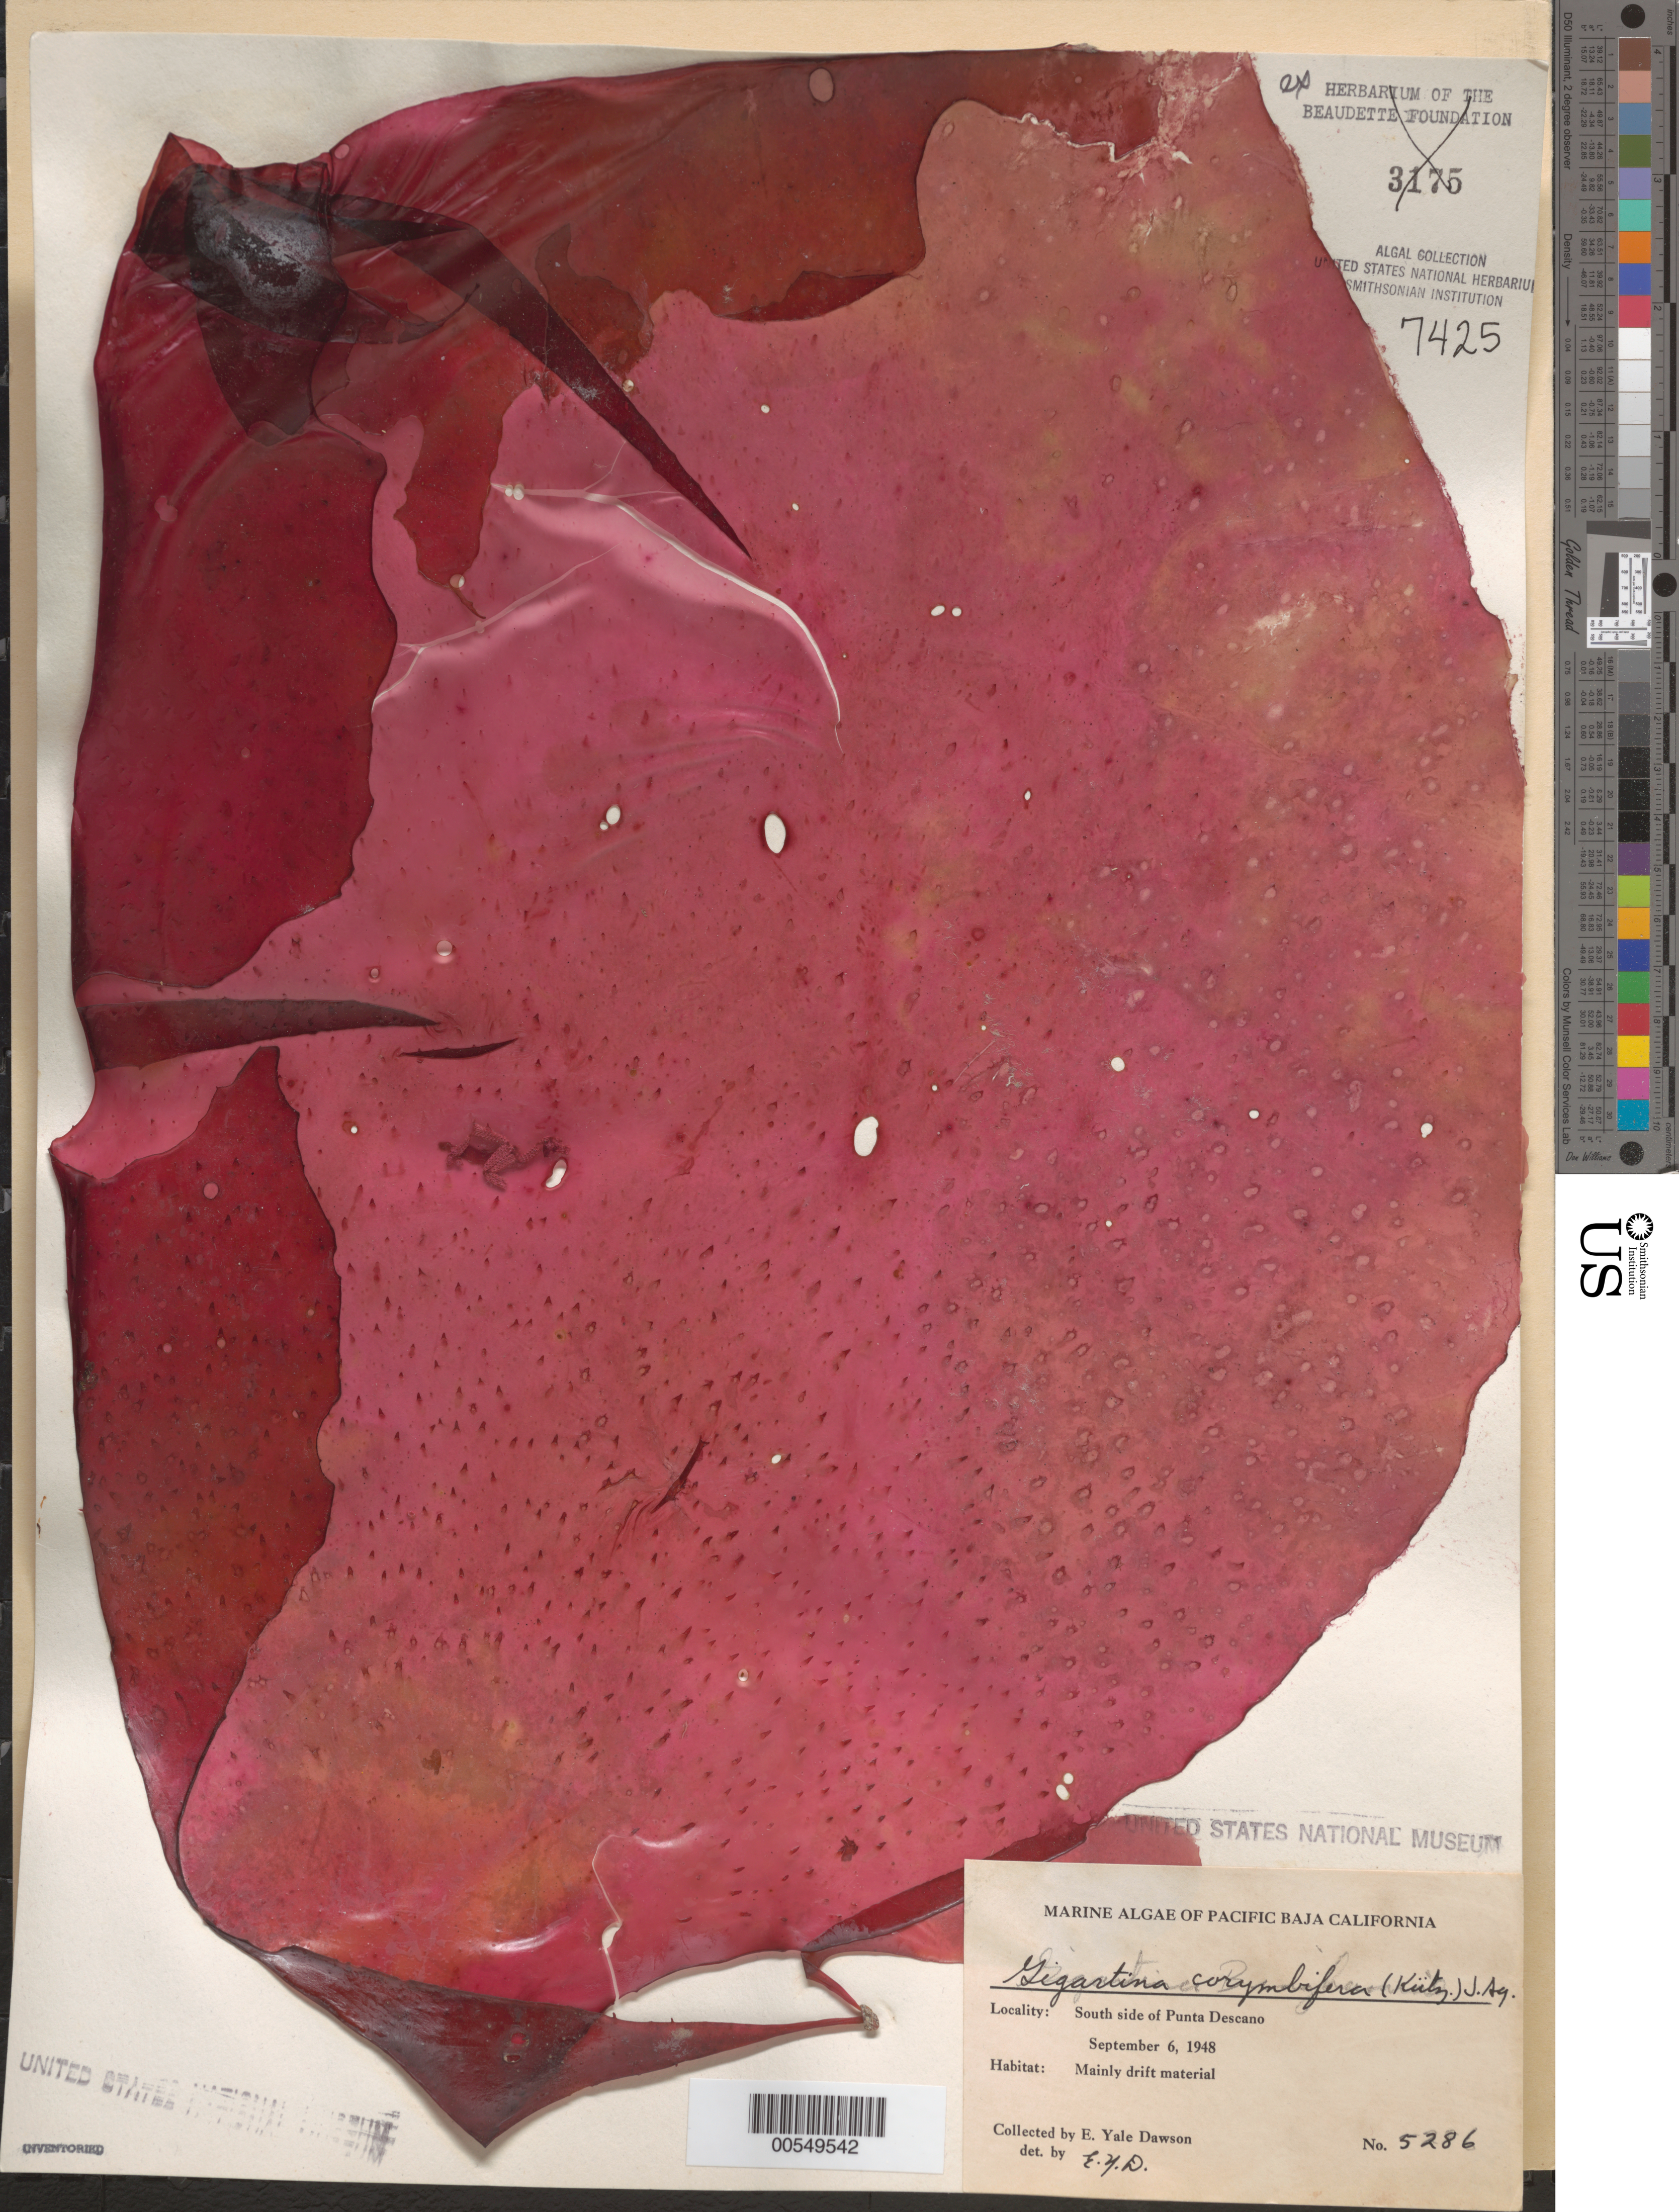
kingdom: Plantae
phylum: Rhodophyta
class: Florideophyceae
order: Gigartinales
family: Gigartinaceae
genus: Chondracanthus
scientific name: Chondracanthus corymbiferus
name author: (Kütz.) Guiry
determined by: Algae name updating Project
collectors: E. Y. Dawson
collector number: EYD 5286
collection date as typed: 06 Sep 1948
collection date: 1948-09-06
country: Mexico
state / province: Baja California Norte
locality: Punta Descanso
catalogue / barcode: US 7425